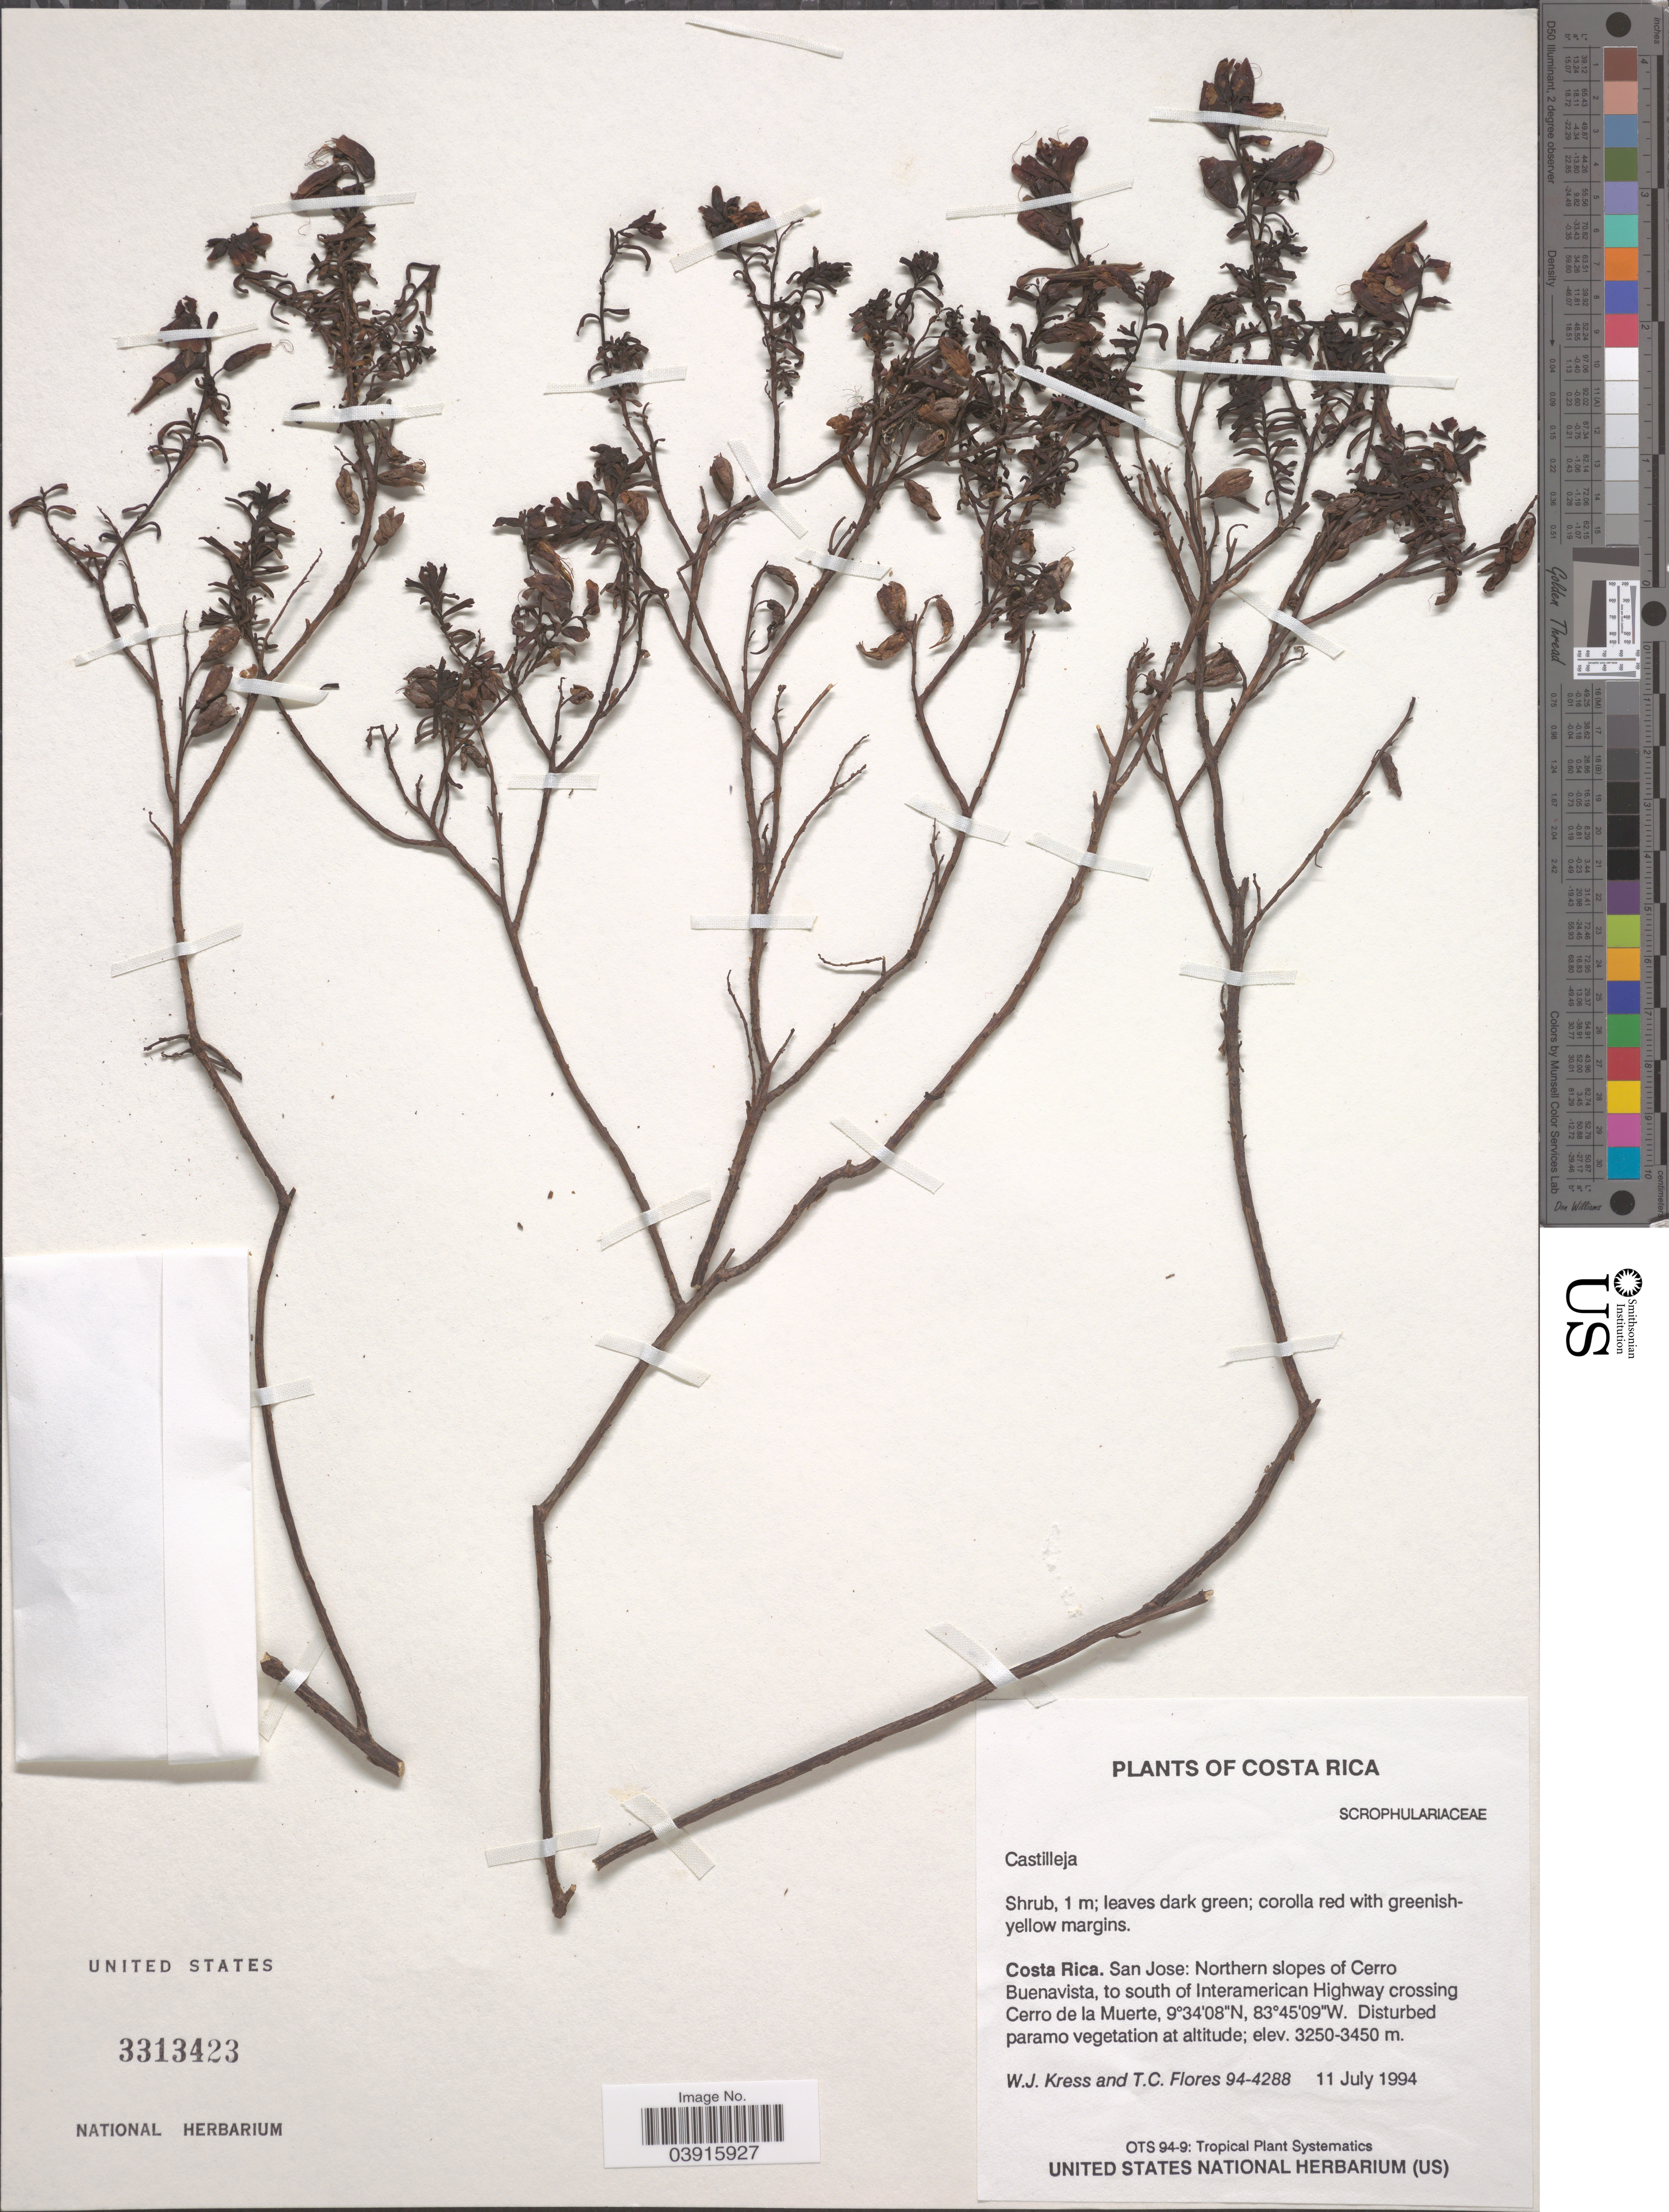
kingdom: Plantae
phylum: Tracheophyta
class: Magnoliopsida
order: Lamiales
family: Orobanchaceae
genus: Castilleja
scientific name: Castilleja sp.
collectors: W. J. Kress & T. C. Flores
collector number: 94-4288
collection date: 1994-07-11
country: Costa Rica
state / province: San José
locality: Northern slopes of Cerro Buenavista, to south of Interamerican Highway crossing Cerro de la Muerte.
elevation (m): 3250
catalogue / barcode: US 3313423